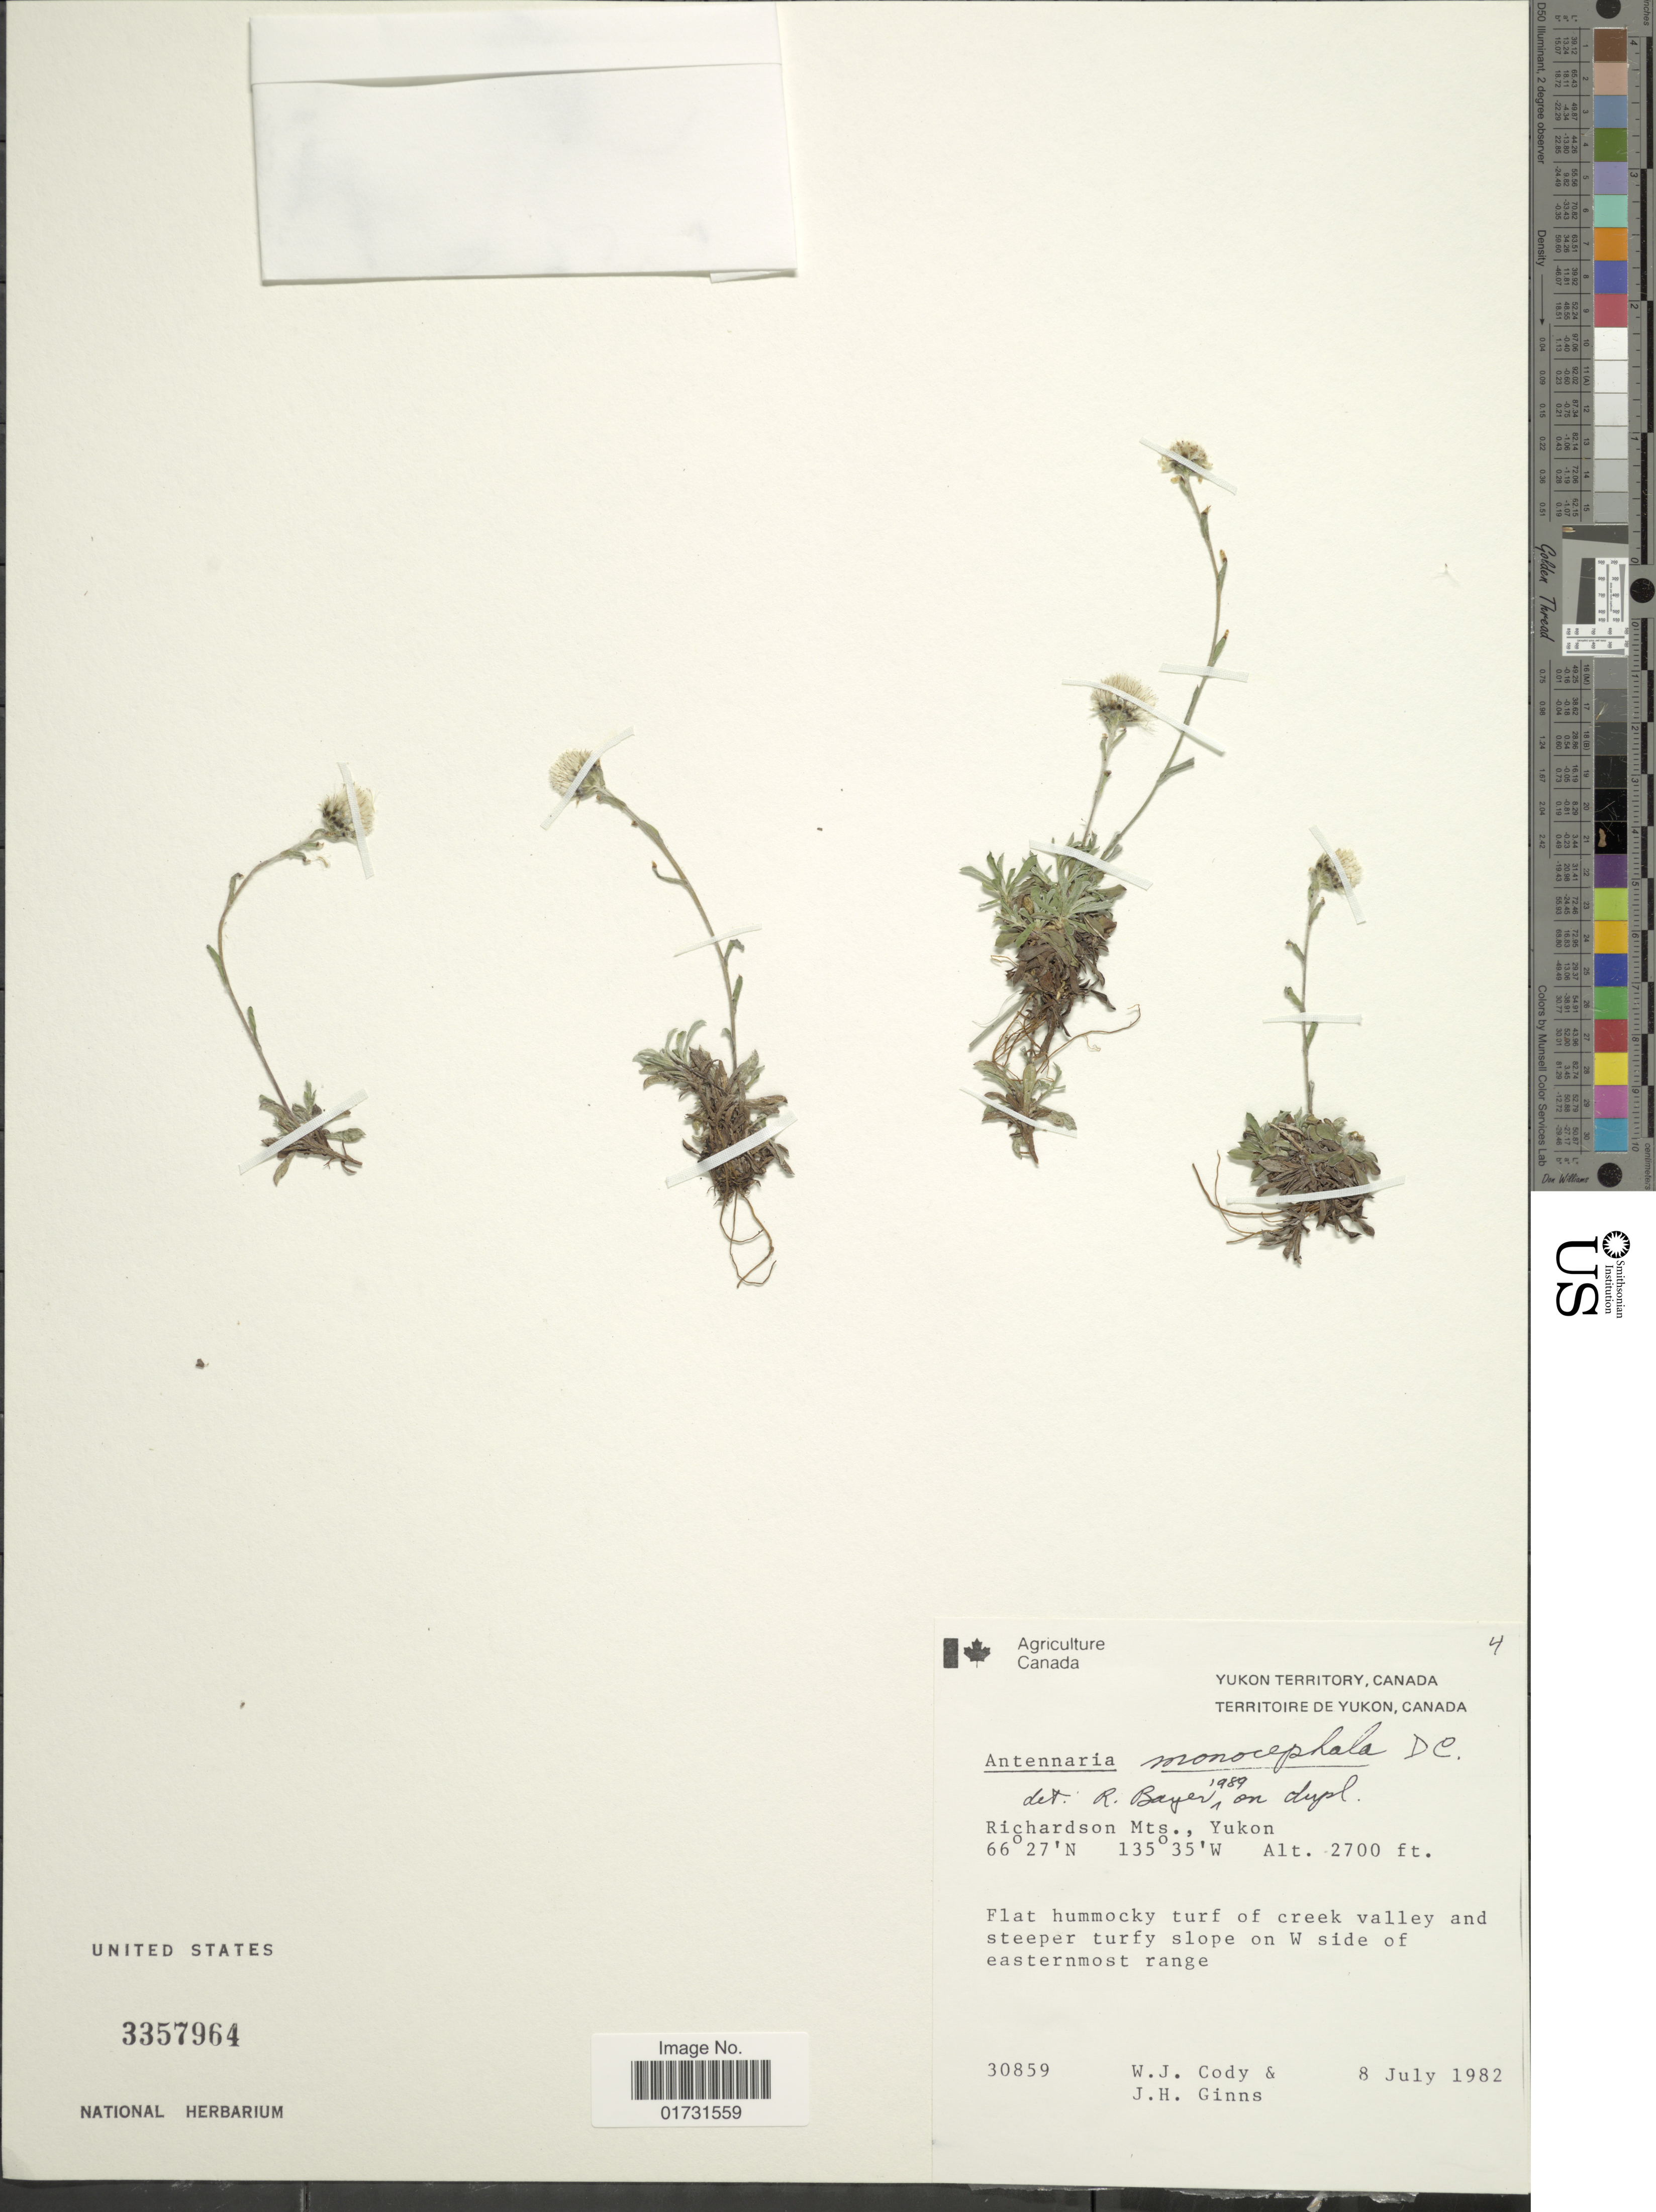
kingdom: Plantae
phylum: Tracheophyta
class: Magnoliopsida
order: Asterales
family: Asteraceae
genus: Antennaria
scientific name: Antennaria monocephala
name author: DC.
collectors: W. Cody & J. Ginns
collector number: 30859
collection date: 1982-07-08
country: Canada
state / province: Yukon Territory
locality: Richardson Mts., Yukon. turf of creek valley and steeper turfy slope on W side of eastermost range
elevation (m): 823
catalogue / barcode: US 3357964